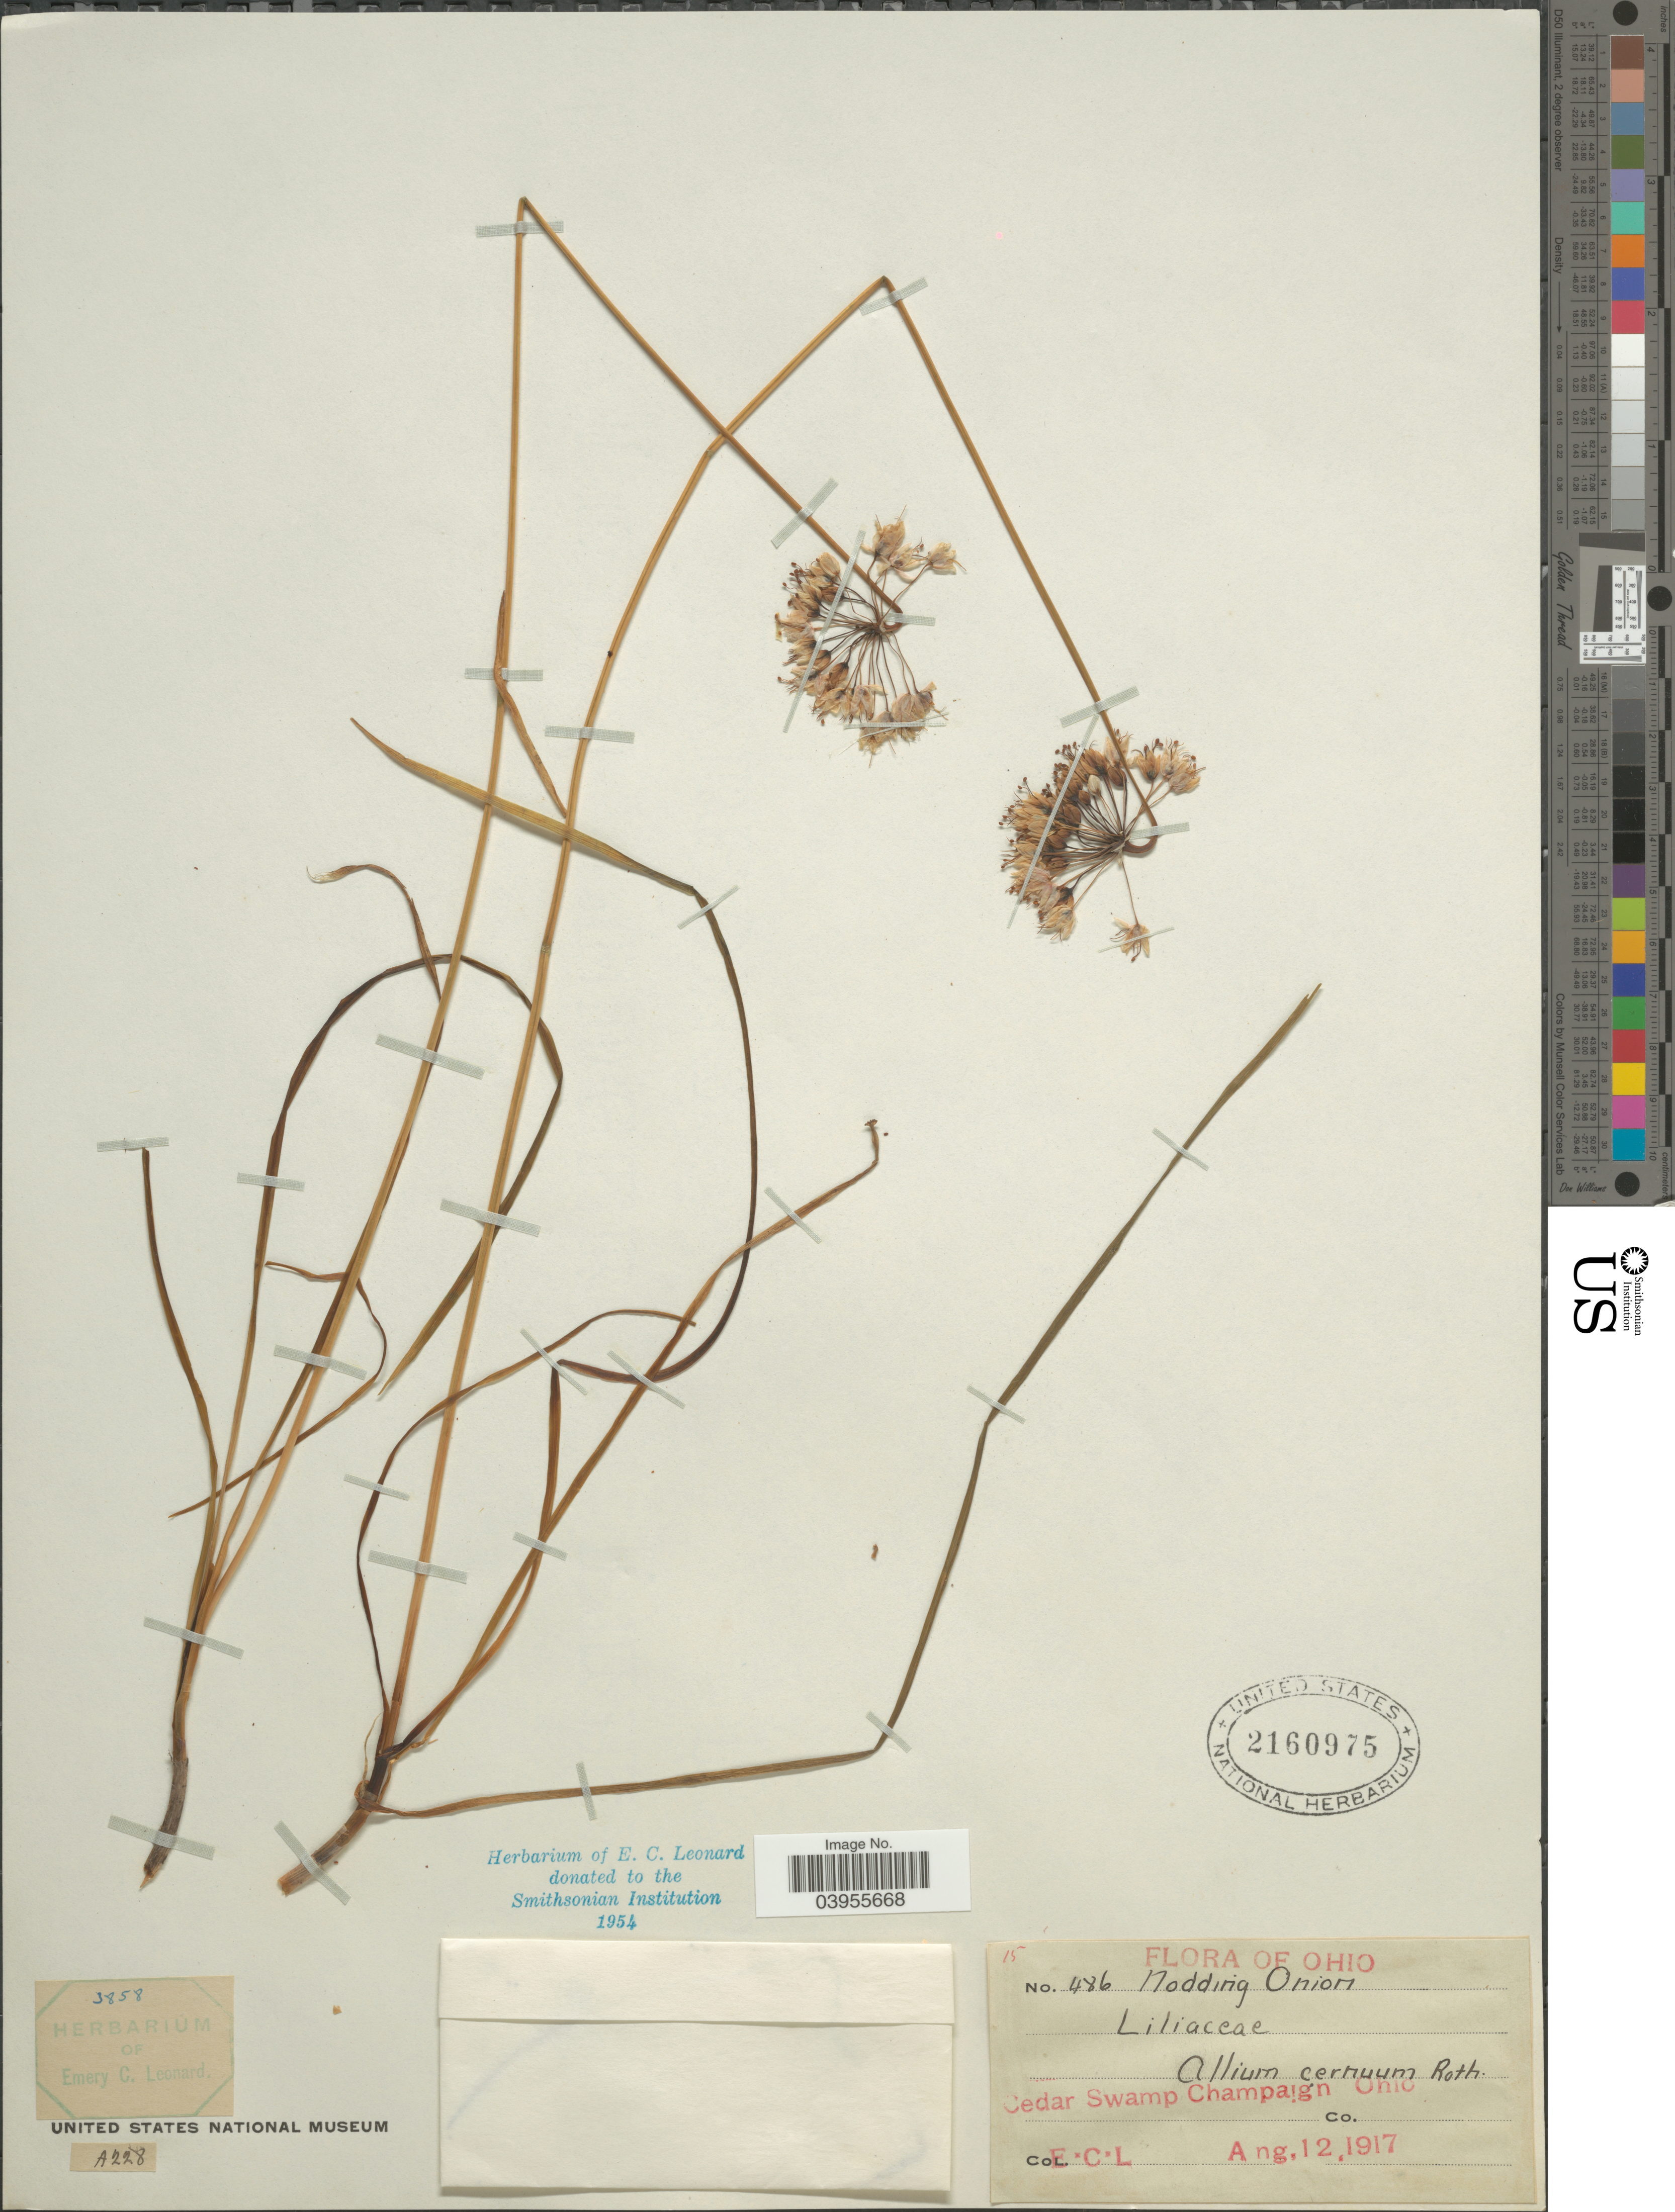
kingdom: Plantae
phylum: Tracheophyta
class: Liliopsida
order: Asparagales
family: Amaryllidaceae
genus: Allium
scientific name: Allium cernuum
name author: Roth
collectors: E. C. Leonard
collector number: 486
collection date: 1917-08-12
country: United States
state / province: Ohio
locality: Cedar Swamp Champaign.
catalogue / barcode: US 2160975